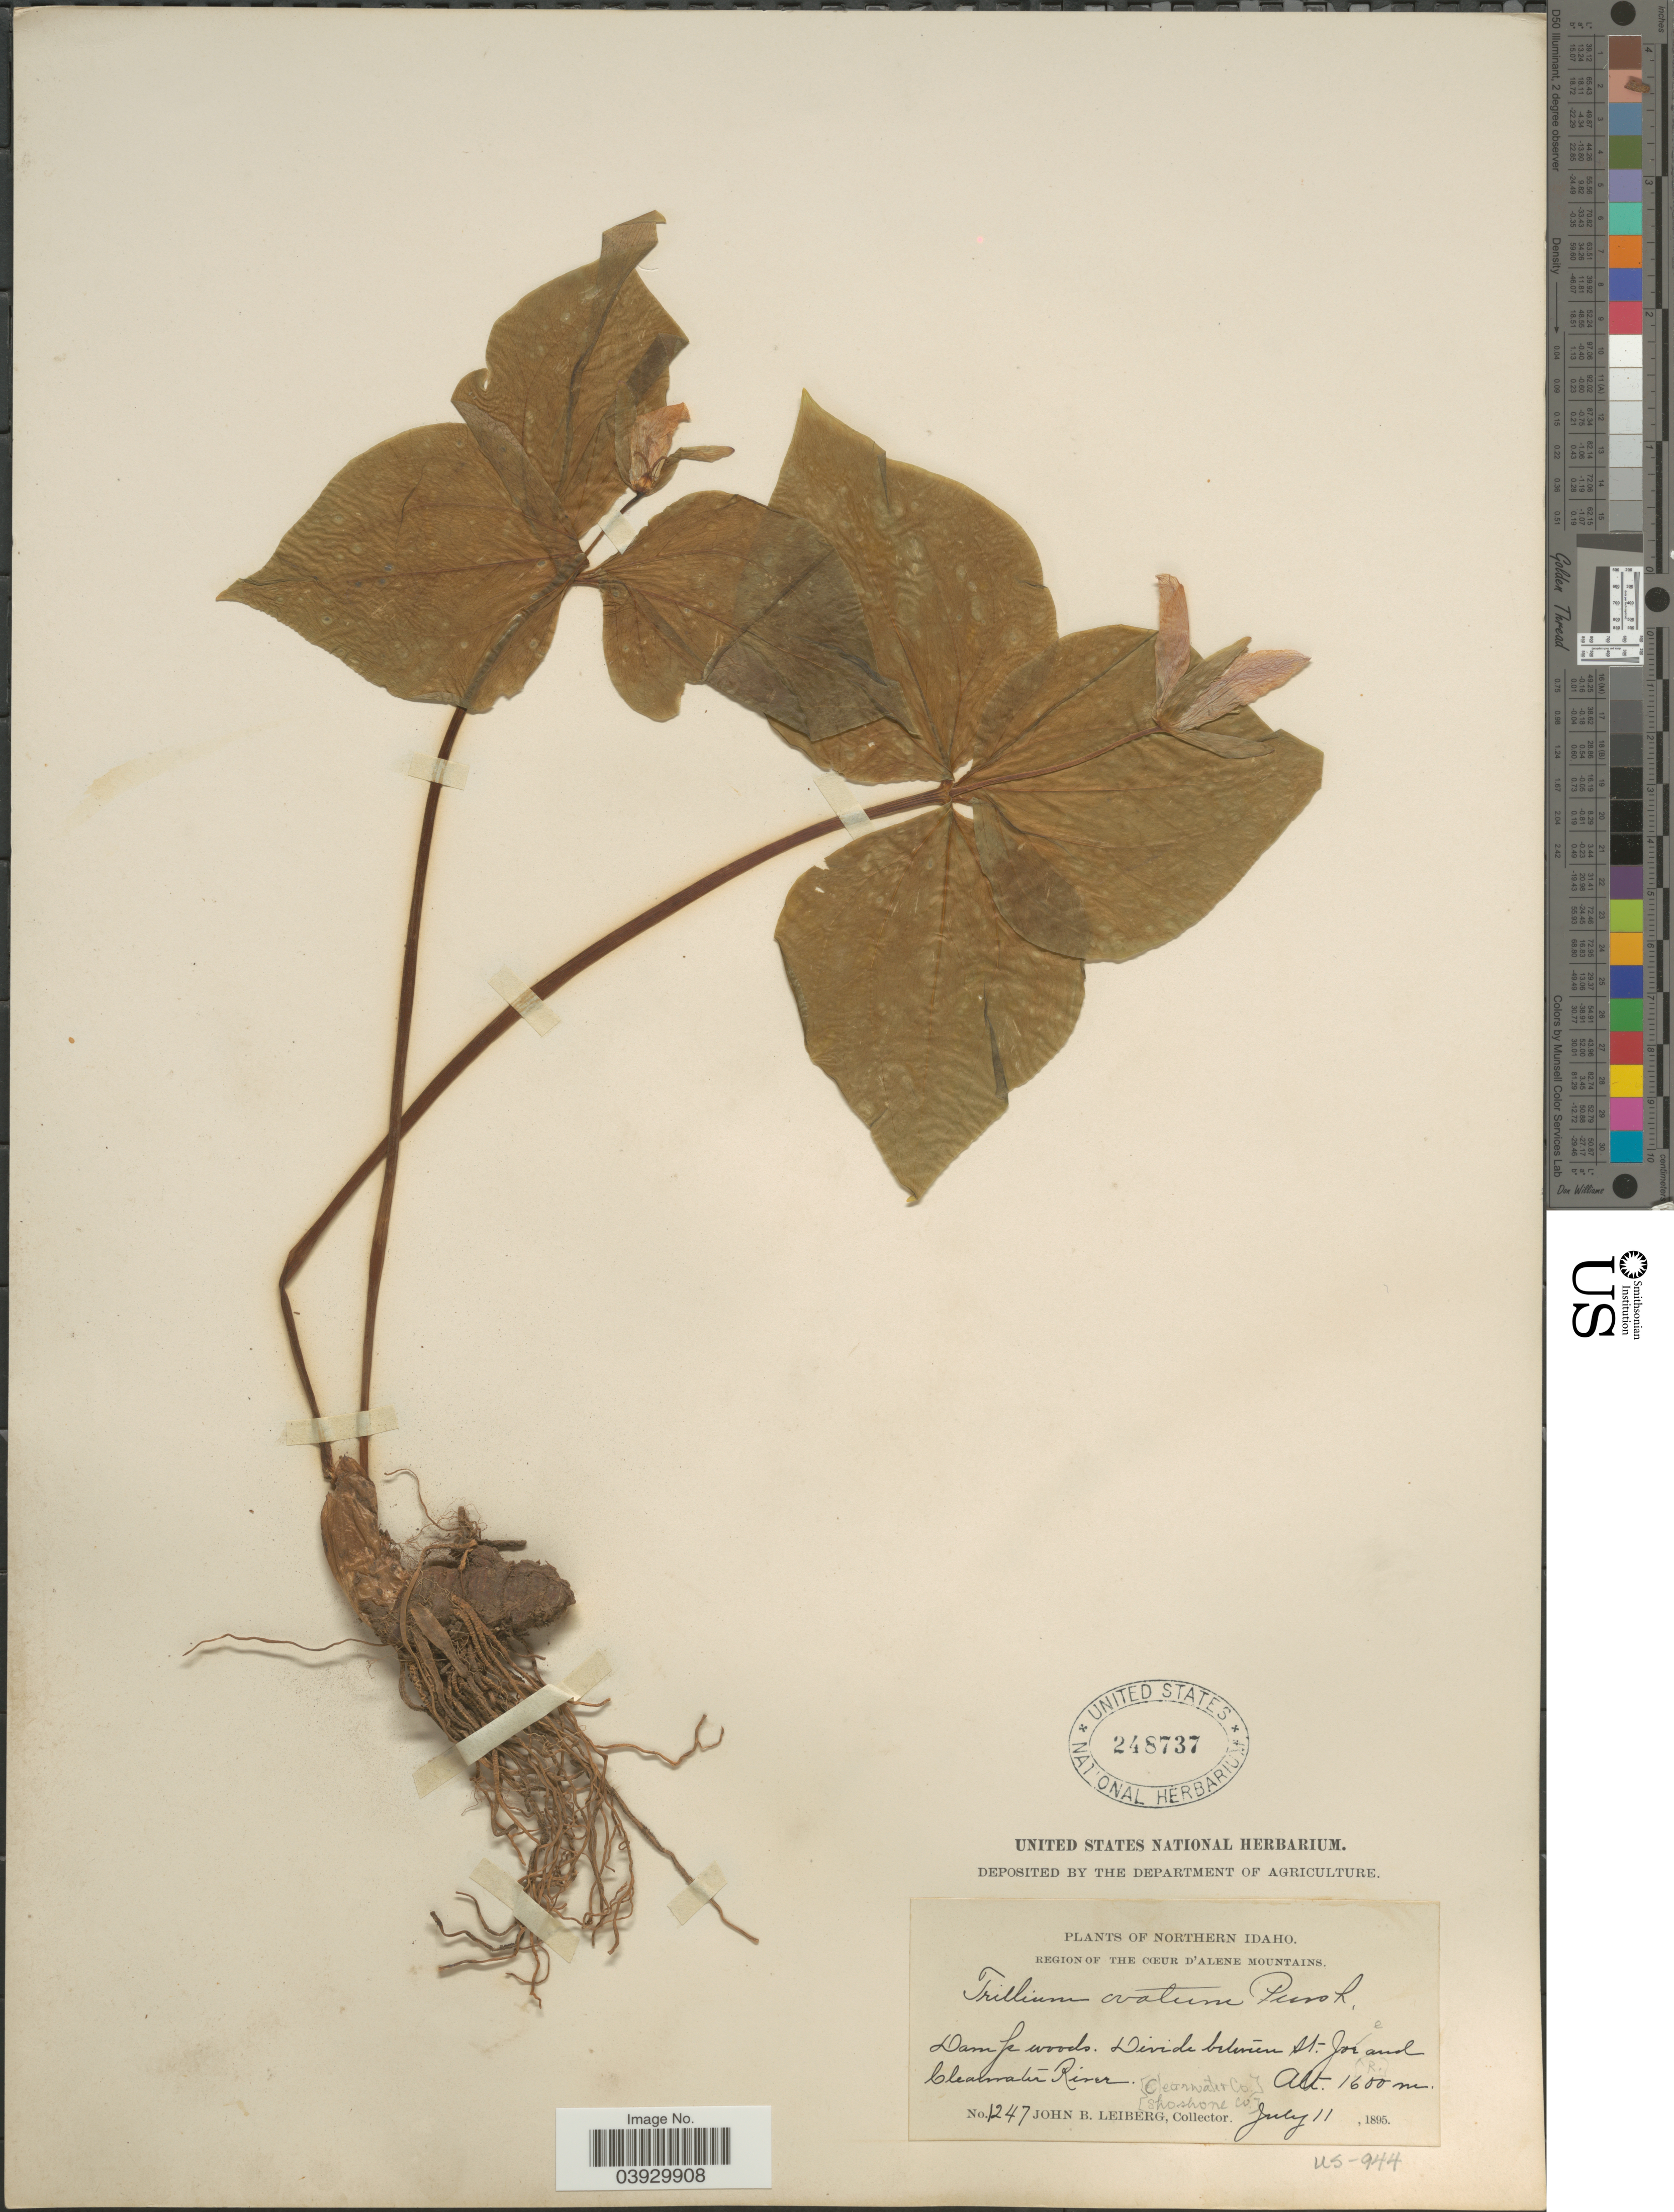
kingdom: Plantae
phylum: Tracheophyta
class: Liliopsida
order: Liliales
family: Melanthiaceae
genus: Trillium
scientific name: Trillium ovatum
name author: Pursh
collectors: J. B. Leiberg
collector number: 1247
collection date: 1895-07-11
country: United States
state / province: Idaho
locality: Northern Idaho. Region of The Coeur D'Alene Mountains. Divide between St. Joe and Clearwater River. Clearwater Co., Shoshone Co.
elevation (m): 1600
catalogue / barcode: US 248737